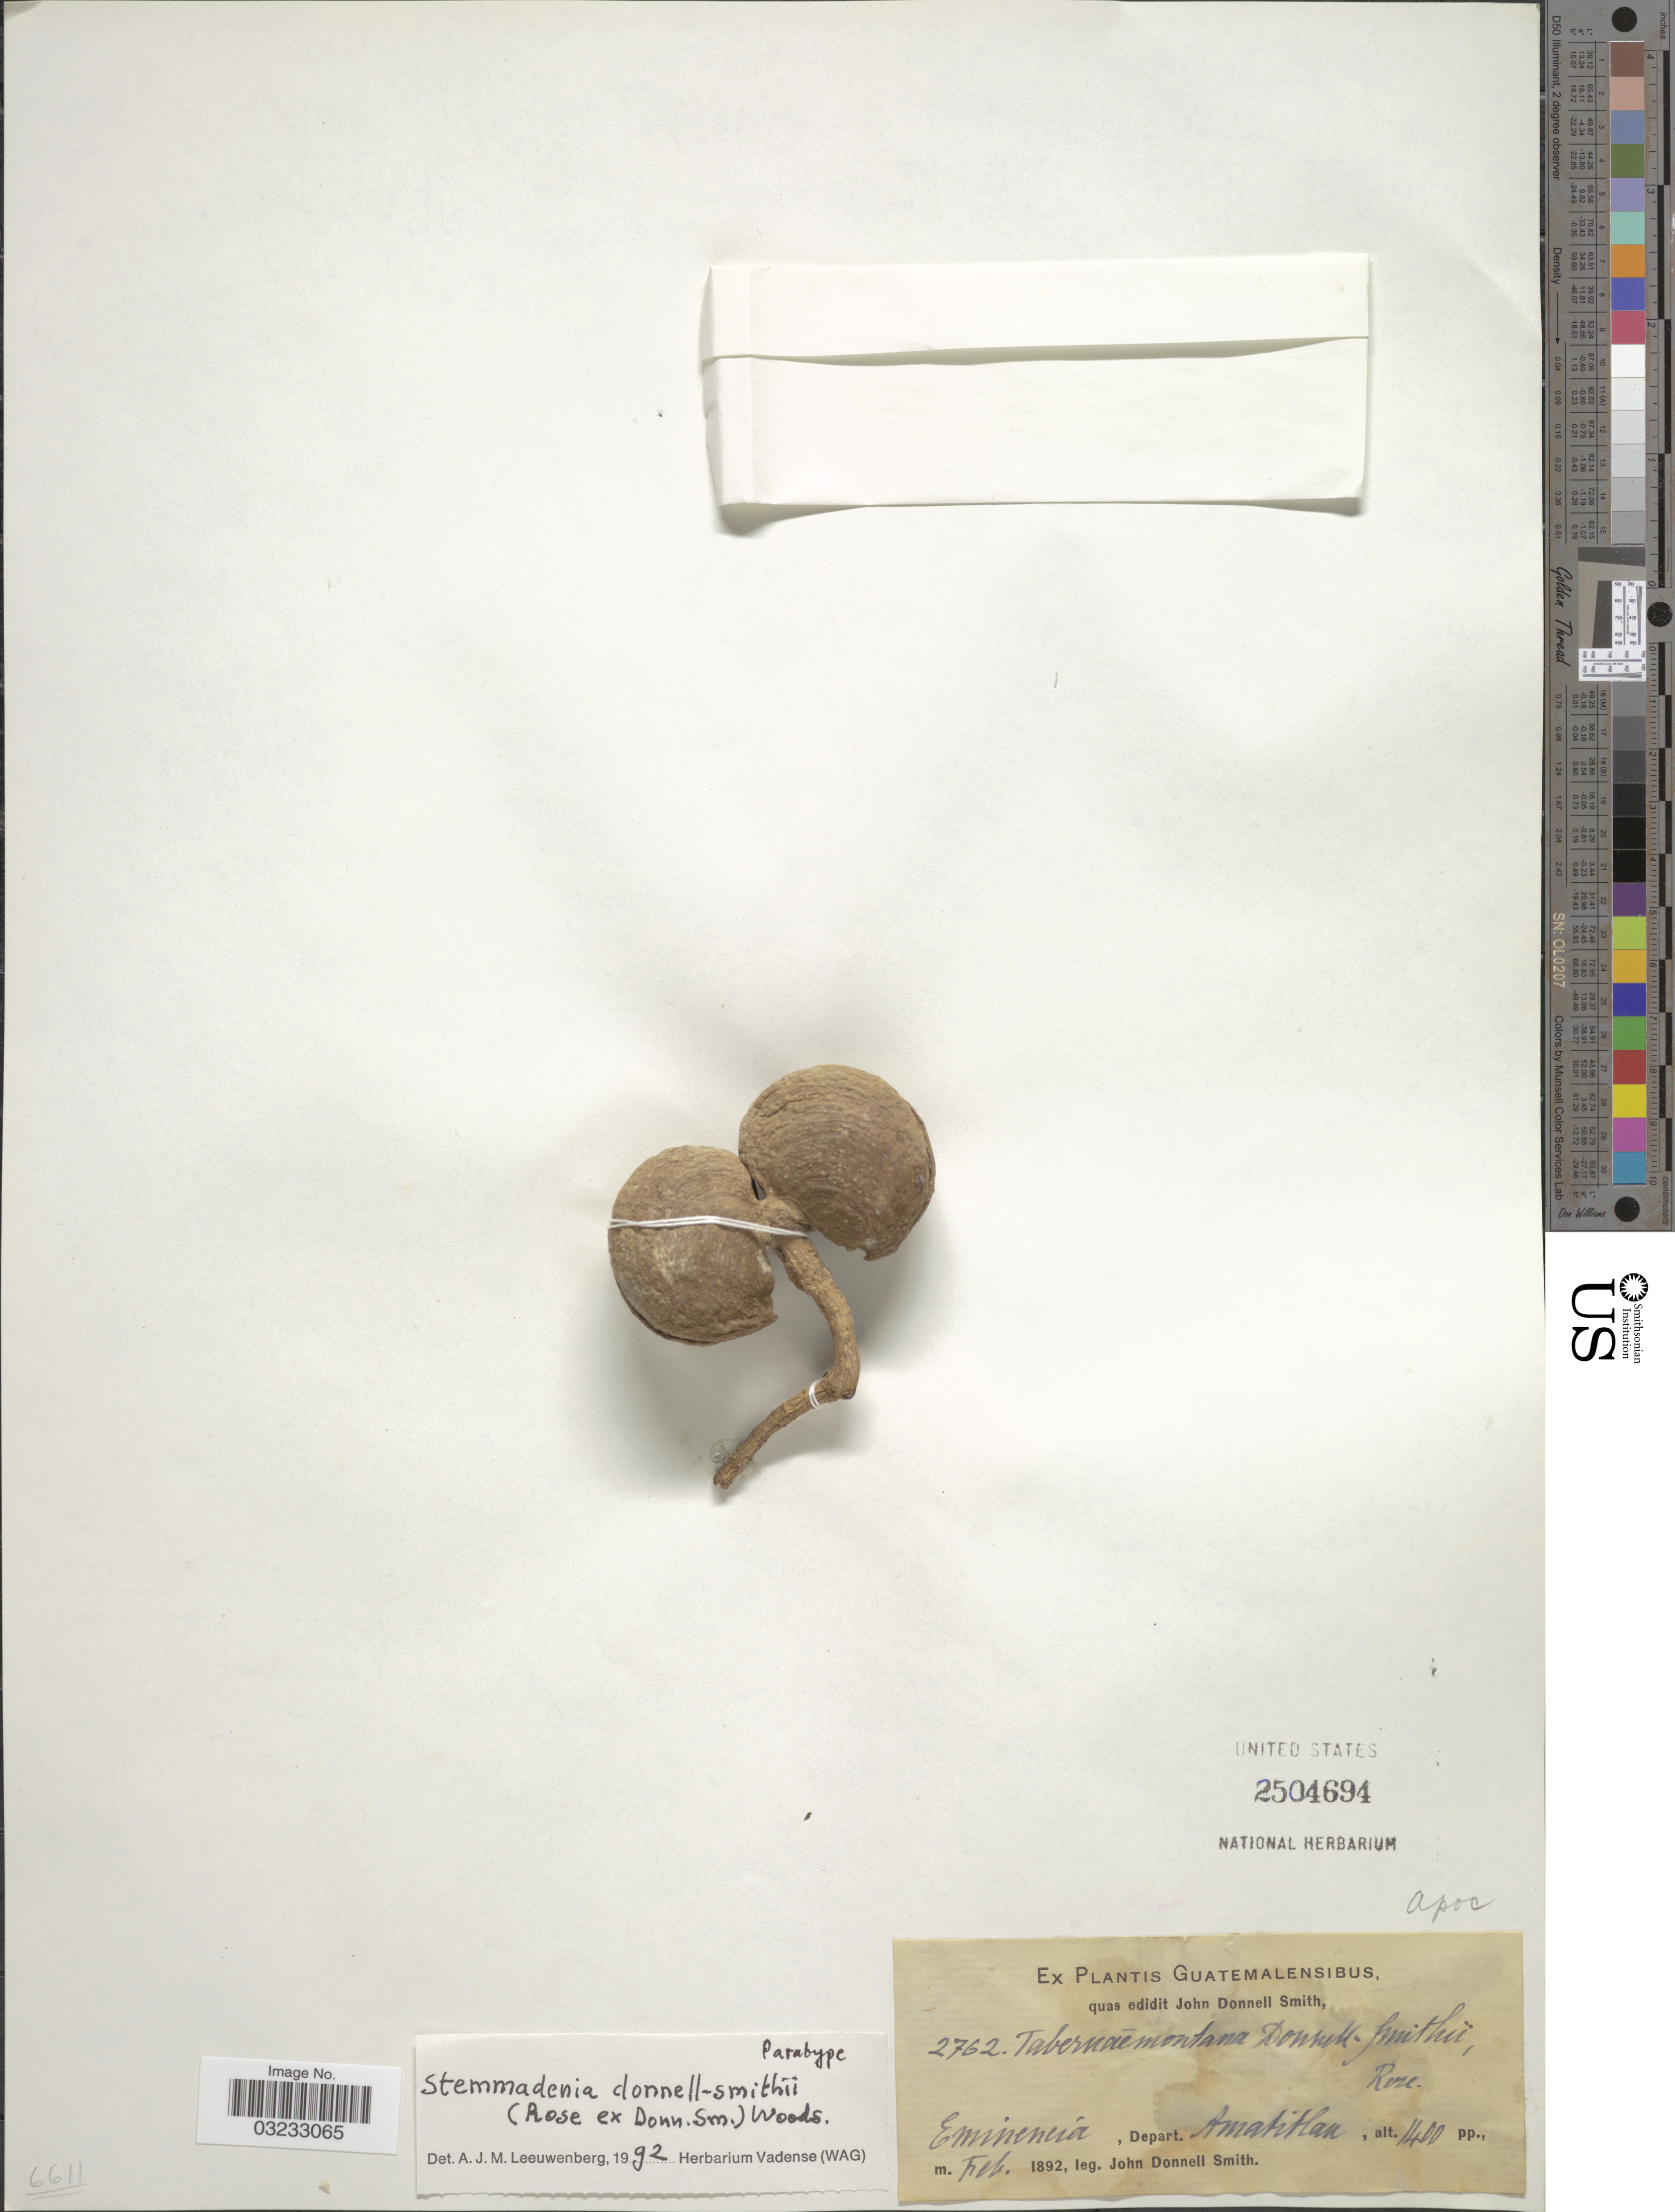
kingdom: Plantae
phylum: Tracheophyta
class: Magnoliopsida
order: Gentianales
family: Apocynaceae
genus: Stemmadenia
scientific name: Stemmadenia donnell-smithii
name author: (Rose ex Donn. Sm.) Woodson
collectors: J. Donnell Smith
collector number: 2762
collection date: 1892-02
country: Guatemala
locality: Eminencia, Depart. Amatitlan.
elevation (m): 427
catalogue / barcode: US 2504694